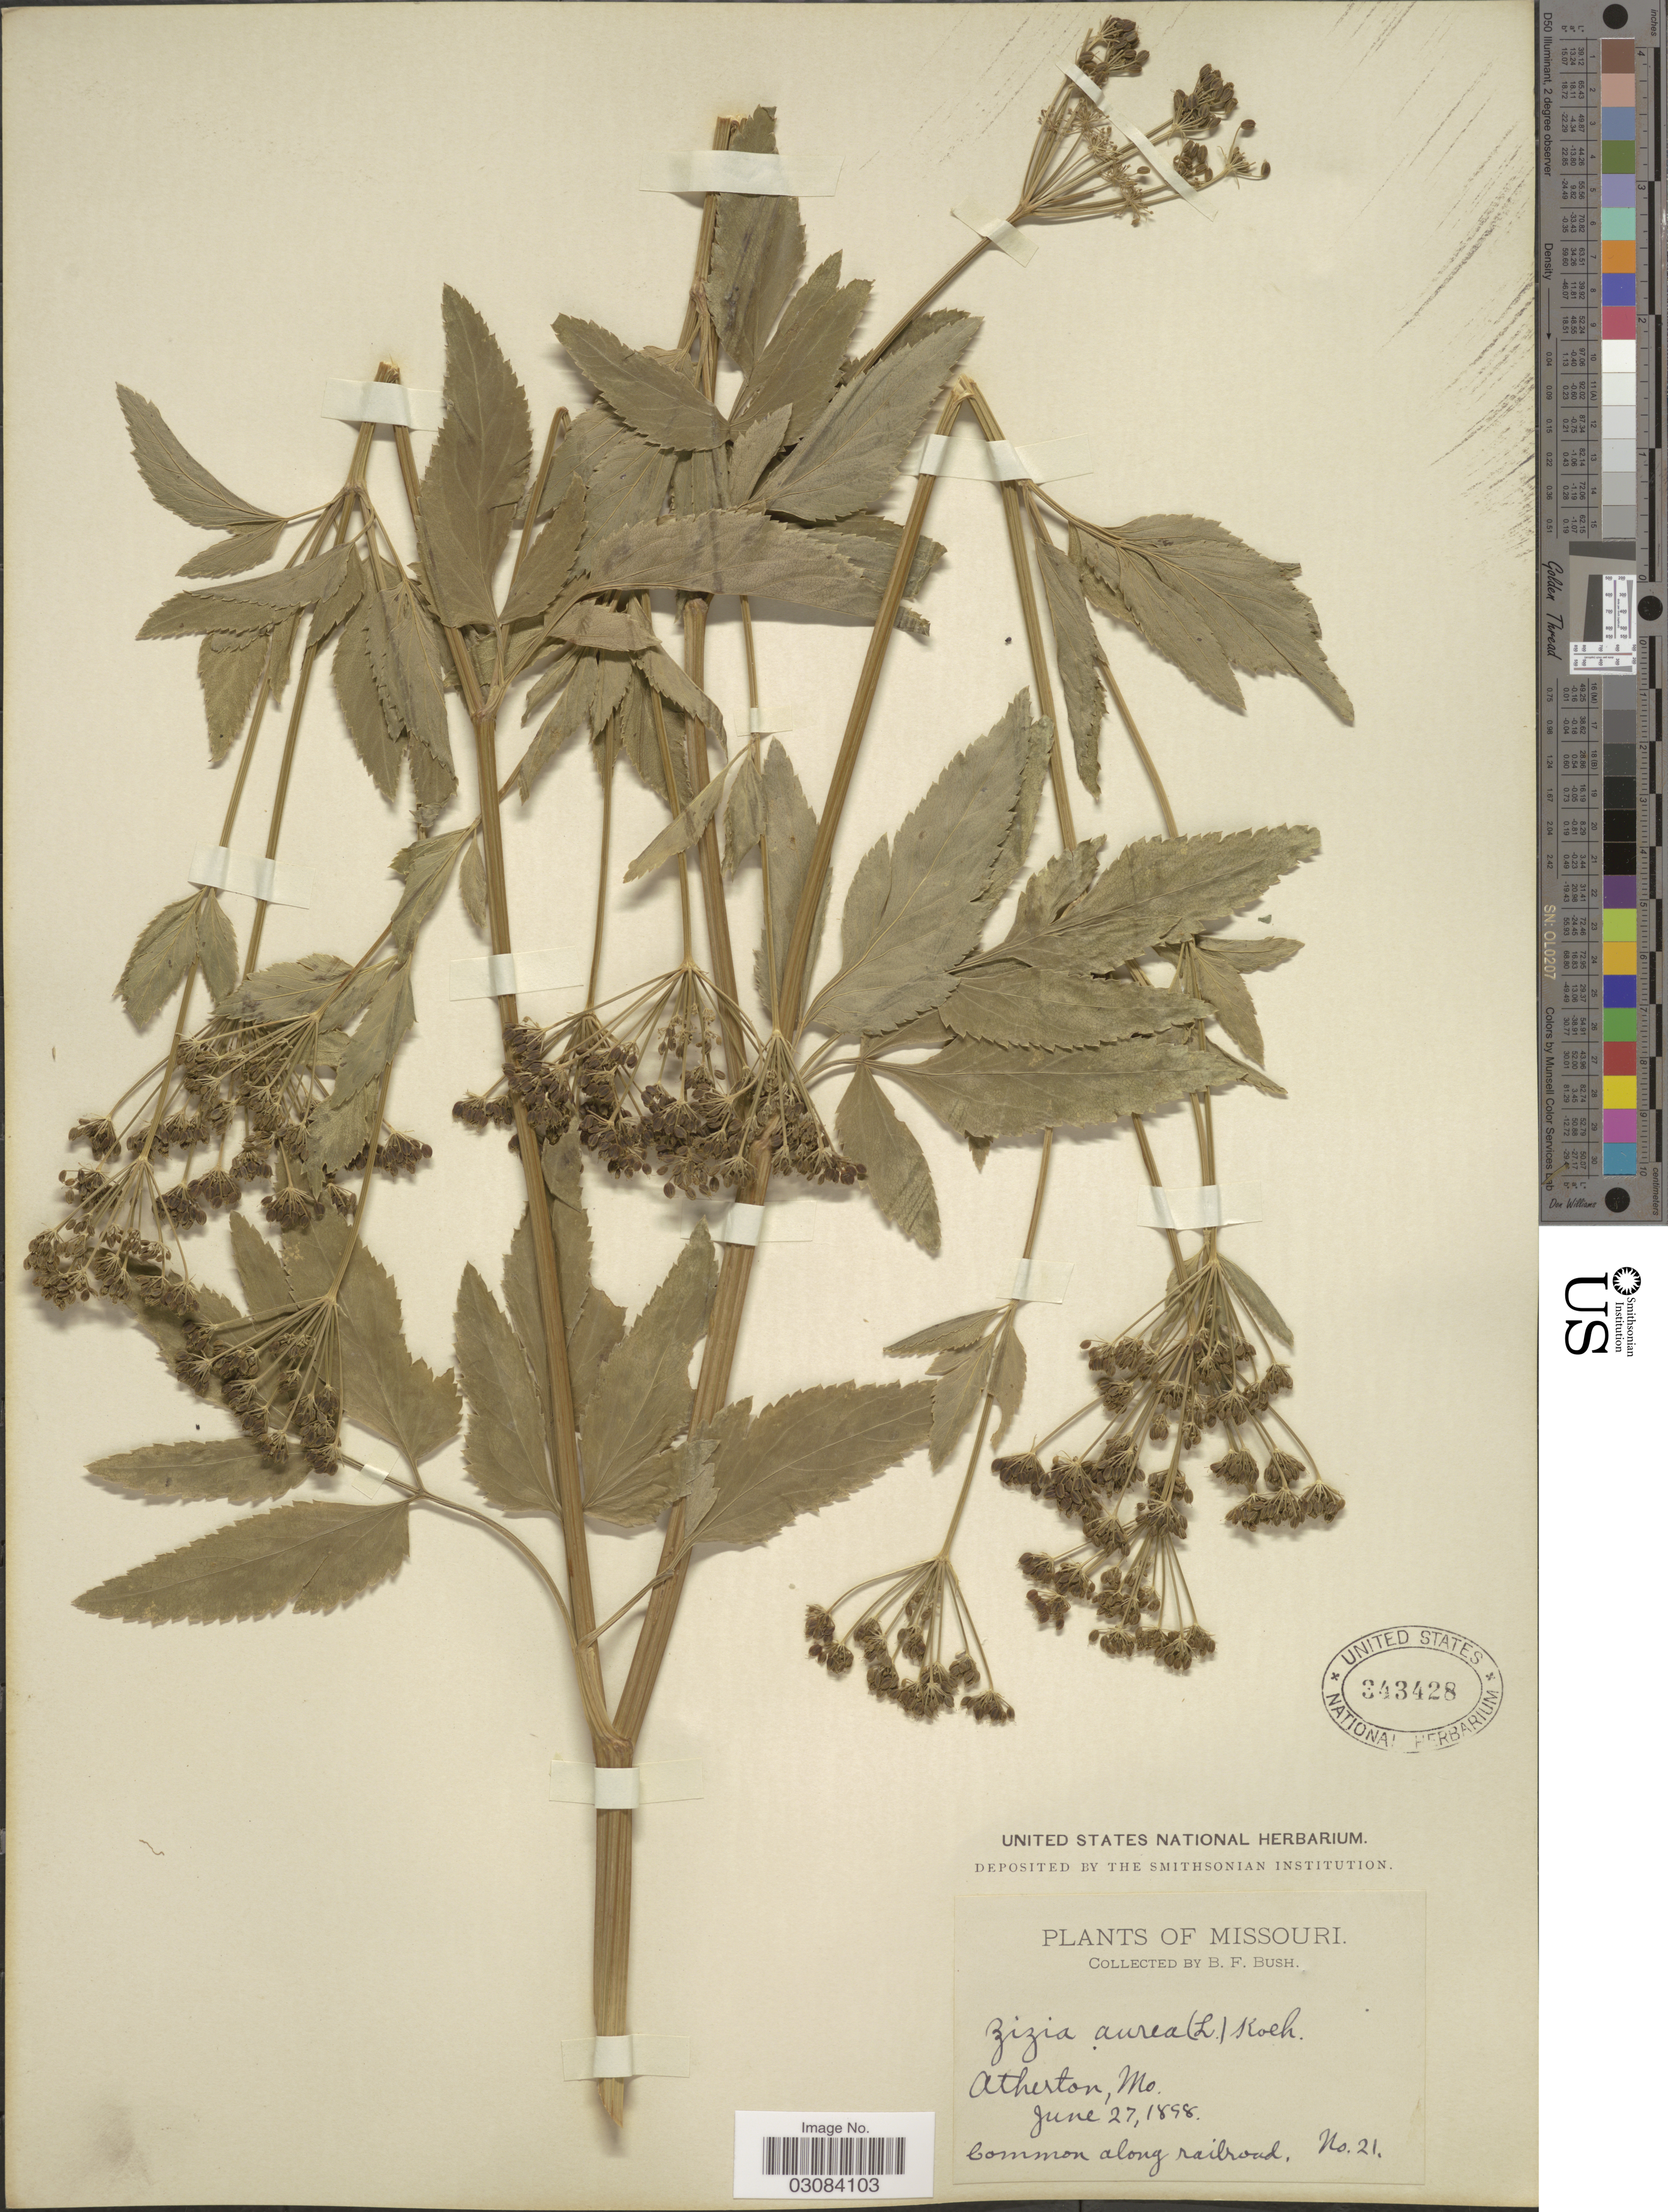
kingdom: Plantae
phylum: Tracheophyta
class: Magnoliopsida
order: Apiales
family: Apiaceae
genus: Zizia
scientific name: Zizia aurea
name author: (L.) Koch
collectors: B. F. Bush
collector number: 21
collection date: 1898-06-27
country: United States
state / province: Missouri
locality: Atherton.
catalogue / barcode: US 343428